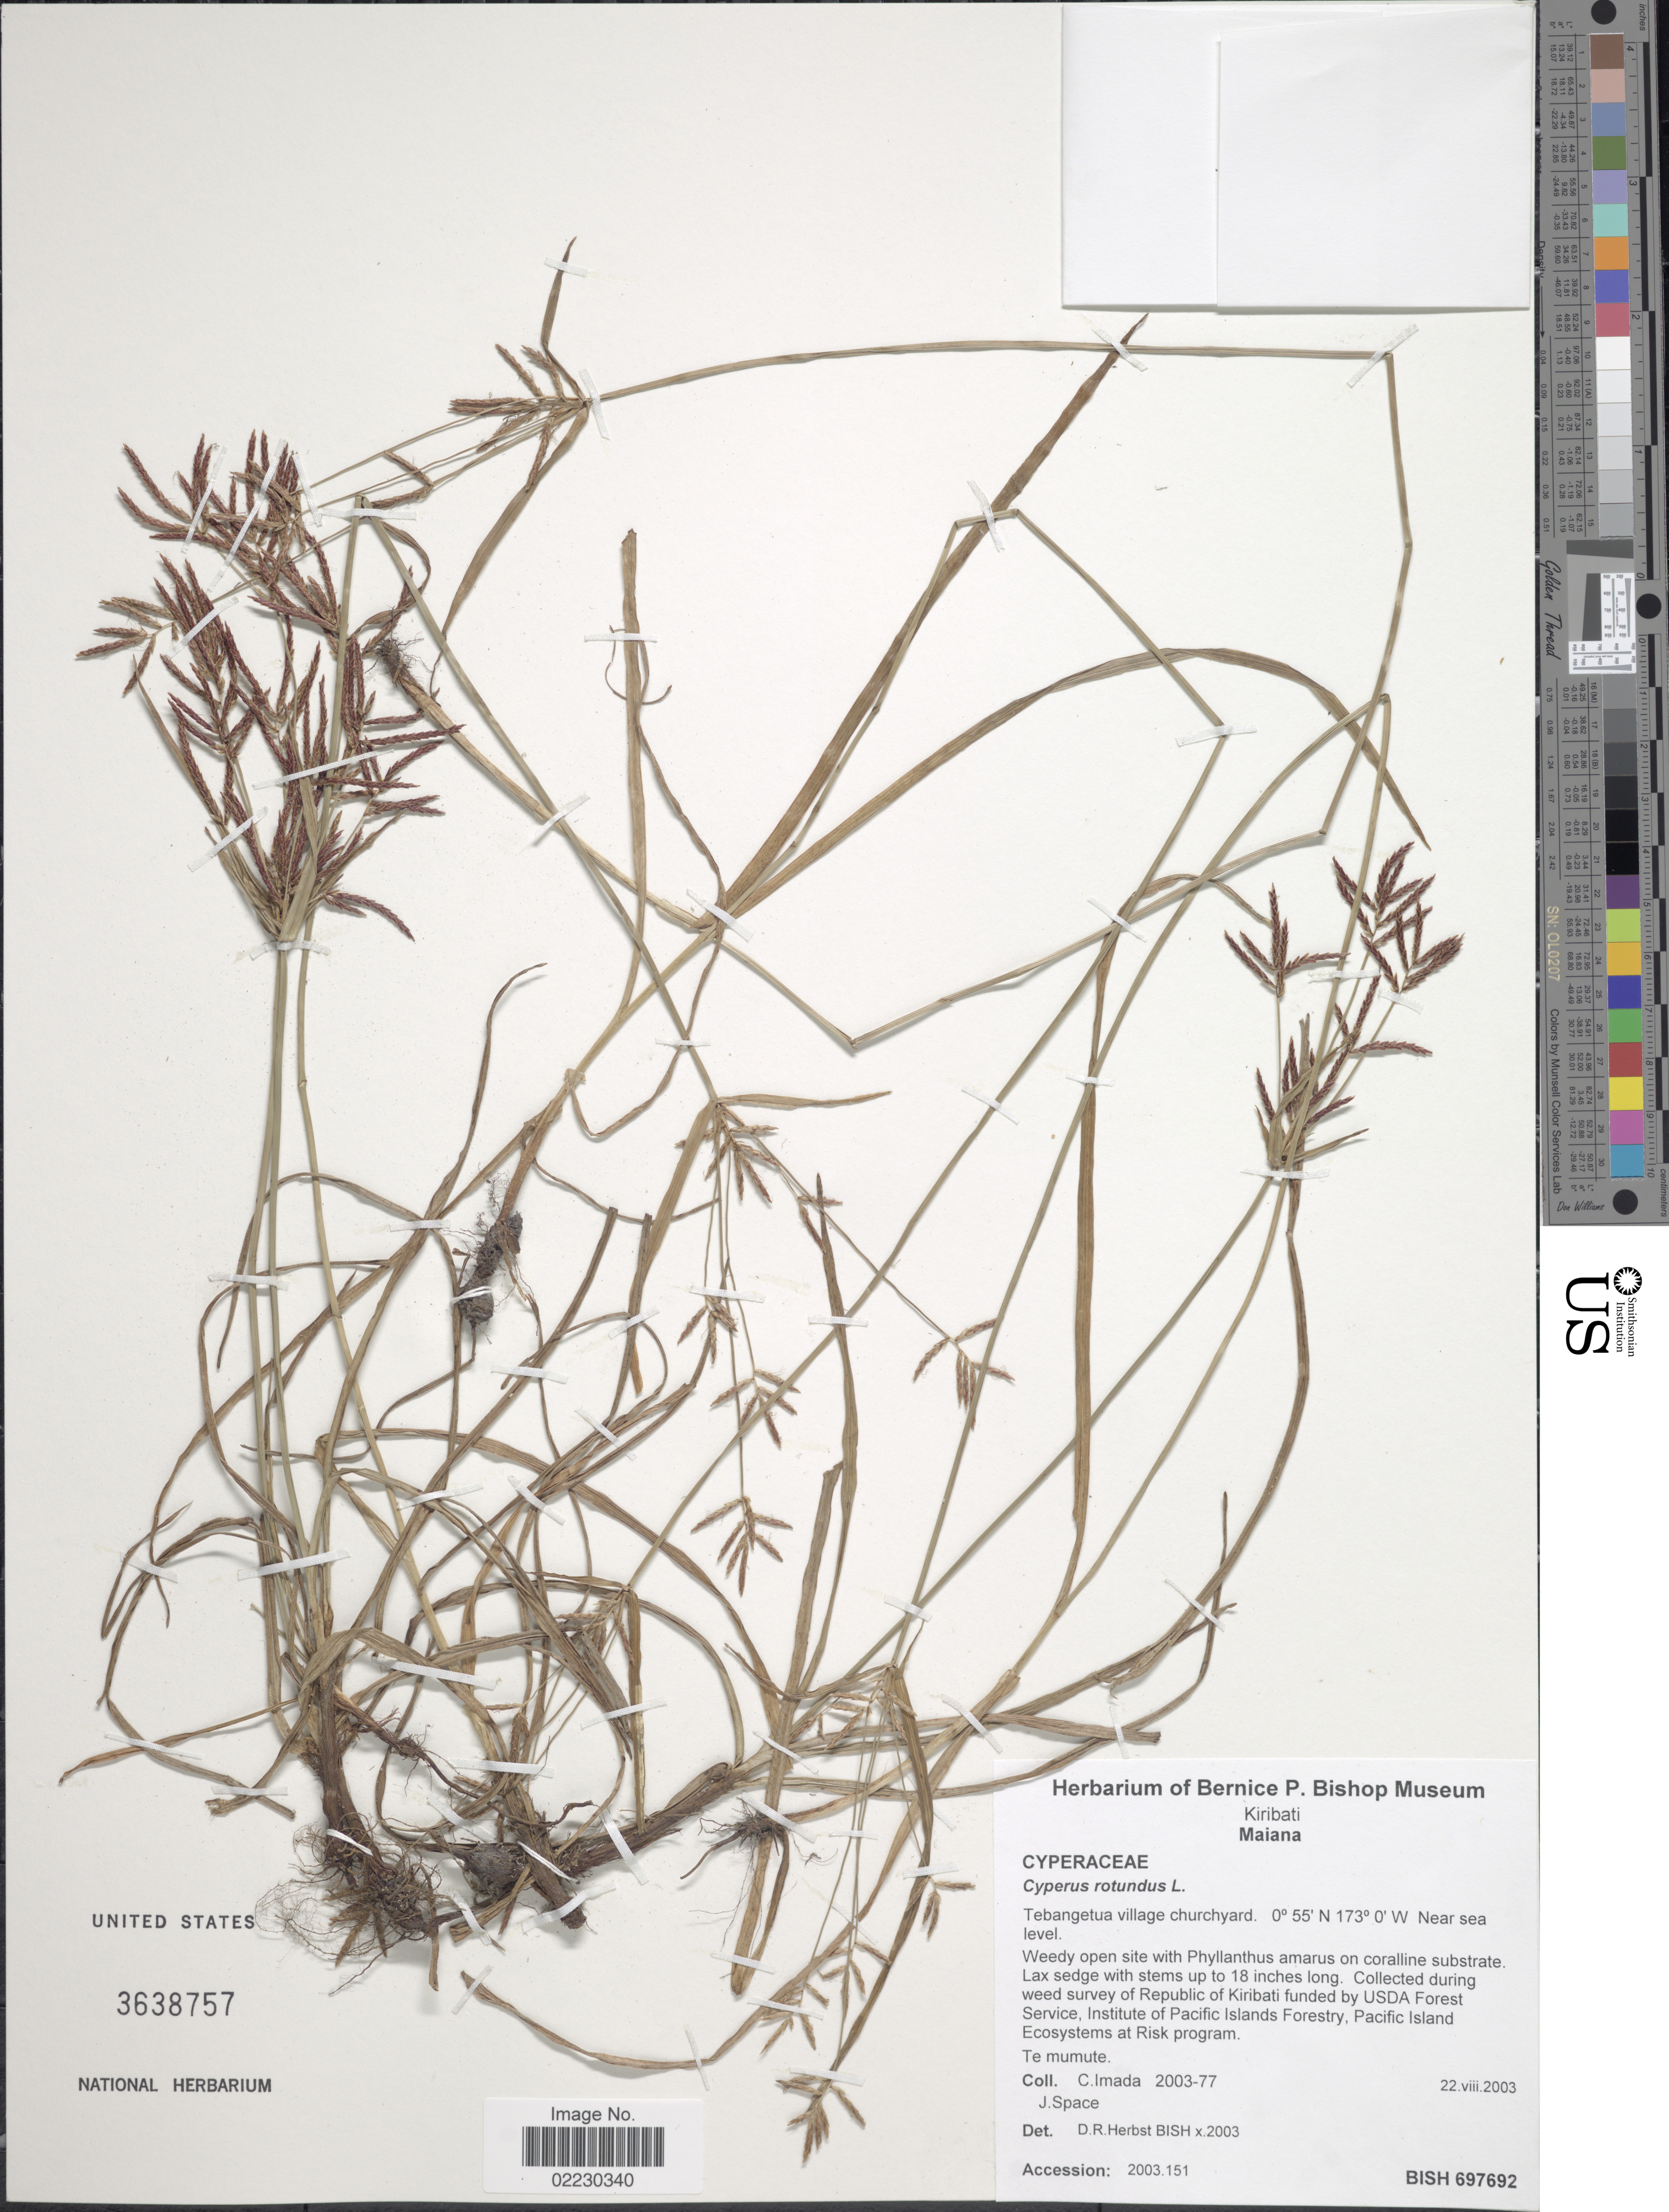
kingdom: Plantae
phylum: Tracheophyta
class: Liliopsida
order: Poales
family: Cyperaceae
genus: Cyperus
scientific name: Cyperus rotundus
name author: L.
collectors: C. Imada & J. Space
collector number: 2003-77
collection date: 2003-08-22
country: Kiribati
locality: Mainana, Tebangetua village churchyard, near sea level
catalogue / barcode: US 3638757